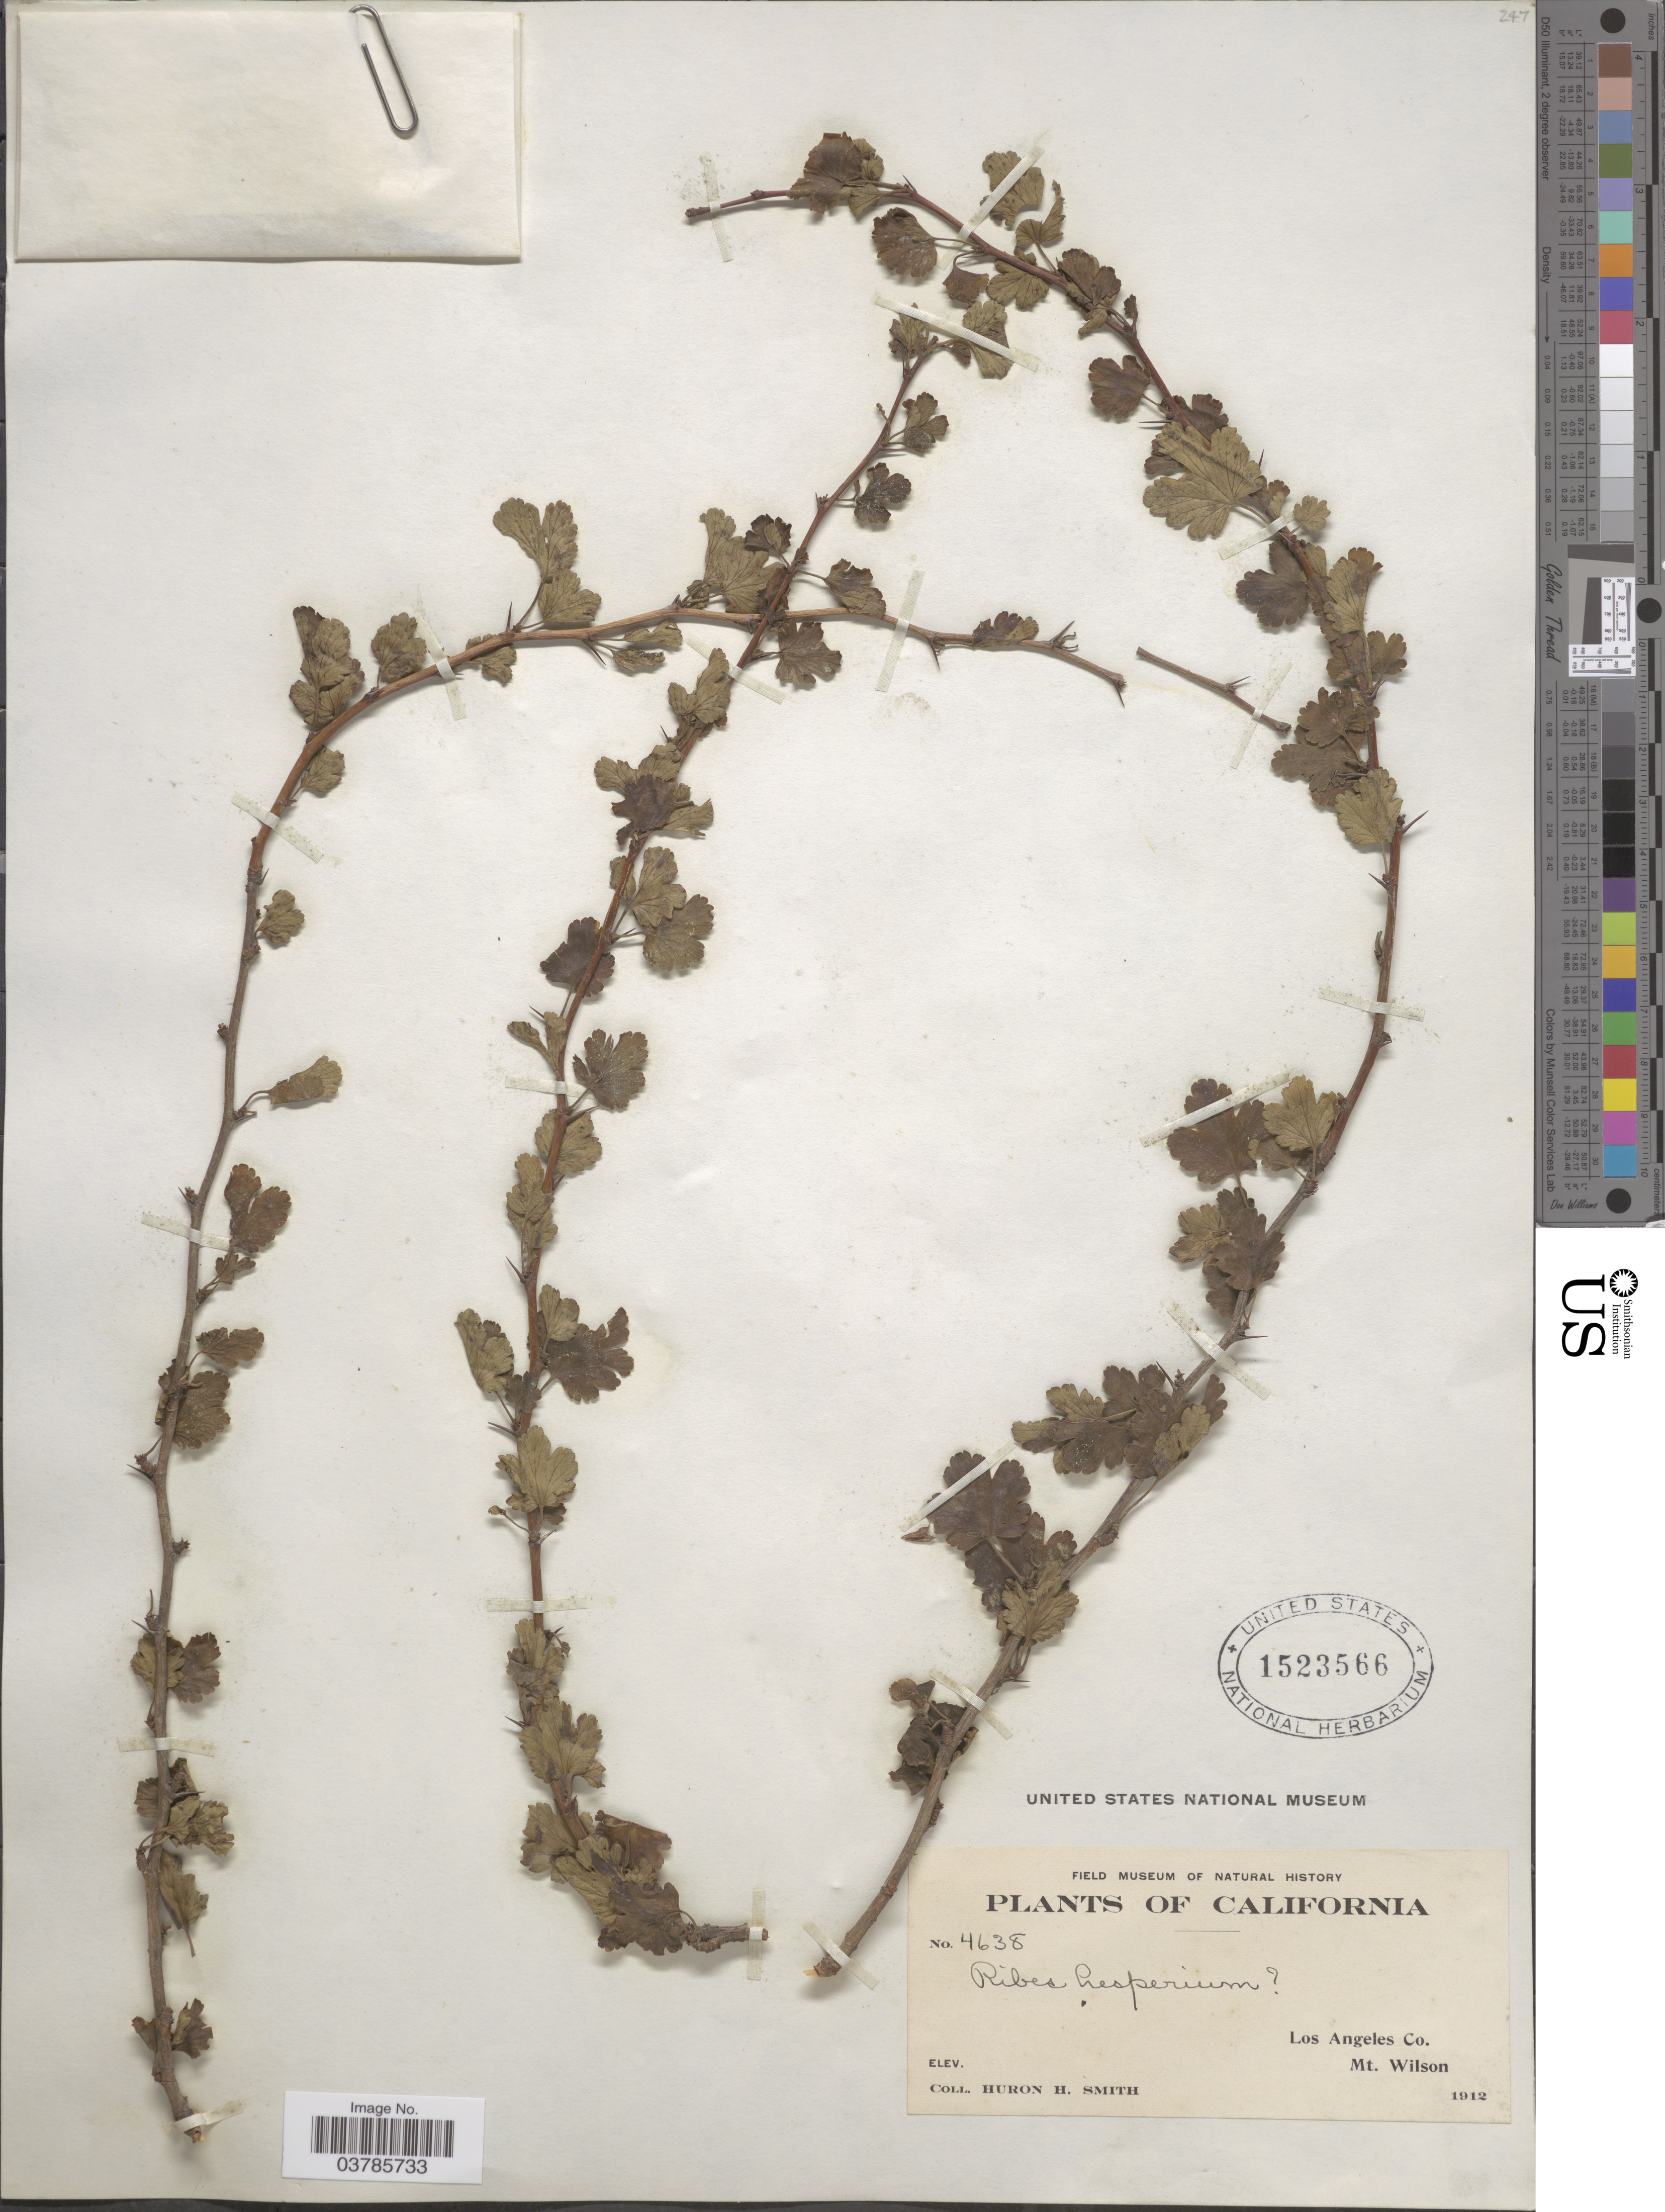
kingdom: Plantae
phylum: Tracheophyta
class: Magnoliopsida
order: Saxifragales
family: Grossulariaceae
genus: Ribes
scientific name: Ribes californicum var. hesperium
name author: (McClatchie) Jeps.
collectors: Huron H. Smith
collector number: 4638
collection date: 1912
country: United States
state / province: California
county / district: Los Angeles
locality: Los Angeles Co. Mt. Wilson.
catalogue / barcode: US 1523566